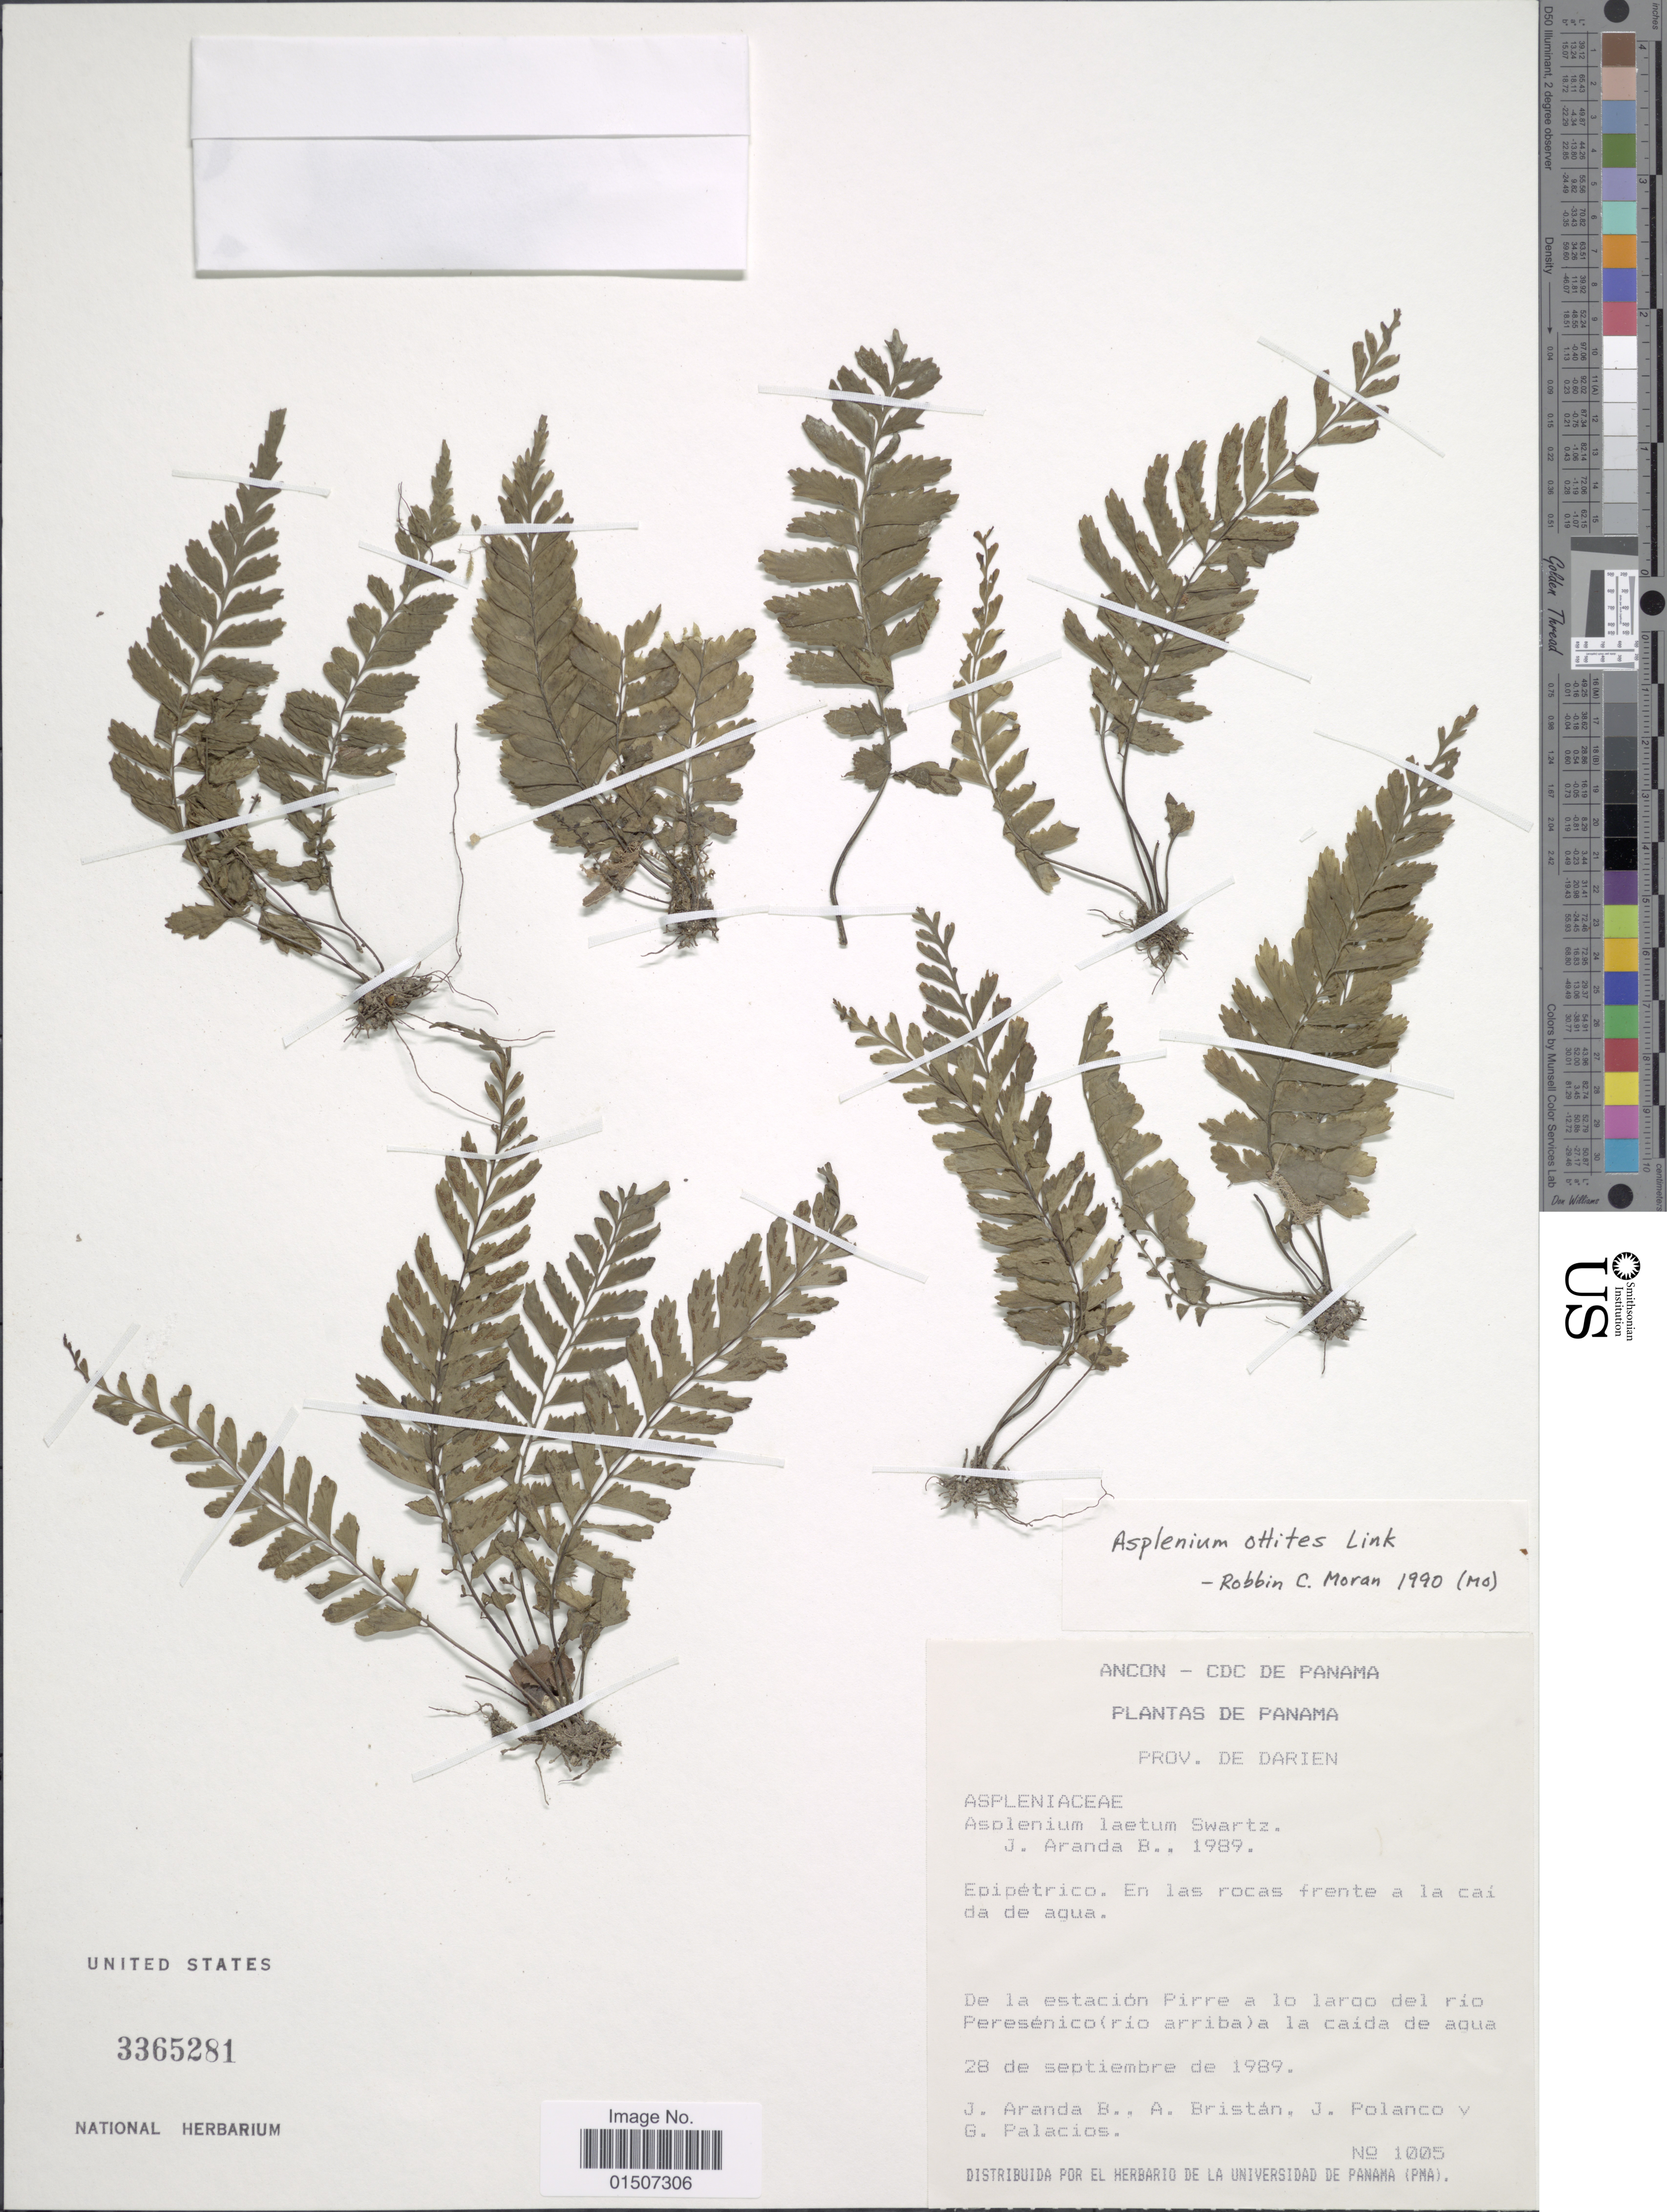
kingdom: Plantae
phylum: Tracheophyta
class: Polypodiopsida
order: Polypodiales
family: Aspleniaceae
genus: Asplenium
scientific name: Asplenium otites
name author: Link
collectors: J. Aranda, A. Bristán, J. Polanco & G. Palacios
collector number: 1005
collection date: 1989-09-28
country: Panama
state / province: Darién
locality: De la estación Pirre a lo largo del río Peresénico (rio arriba) a la caída de agua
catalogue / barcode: US 3365281